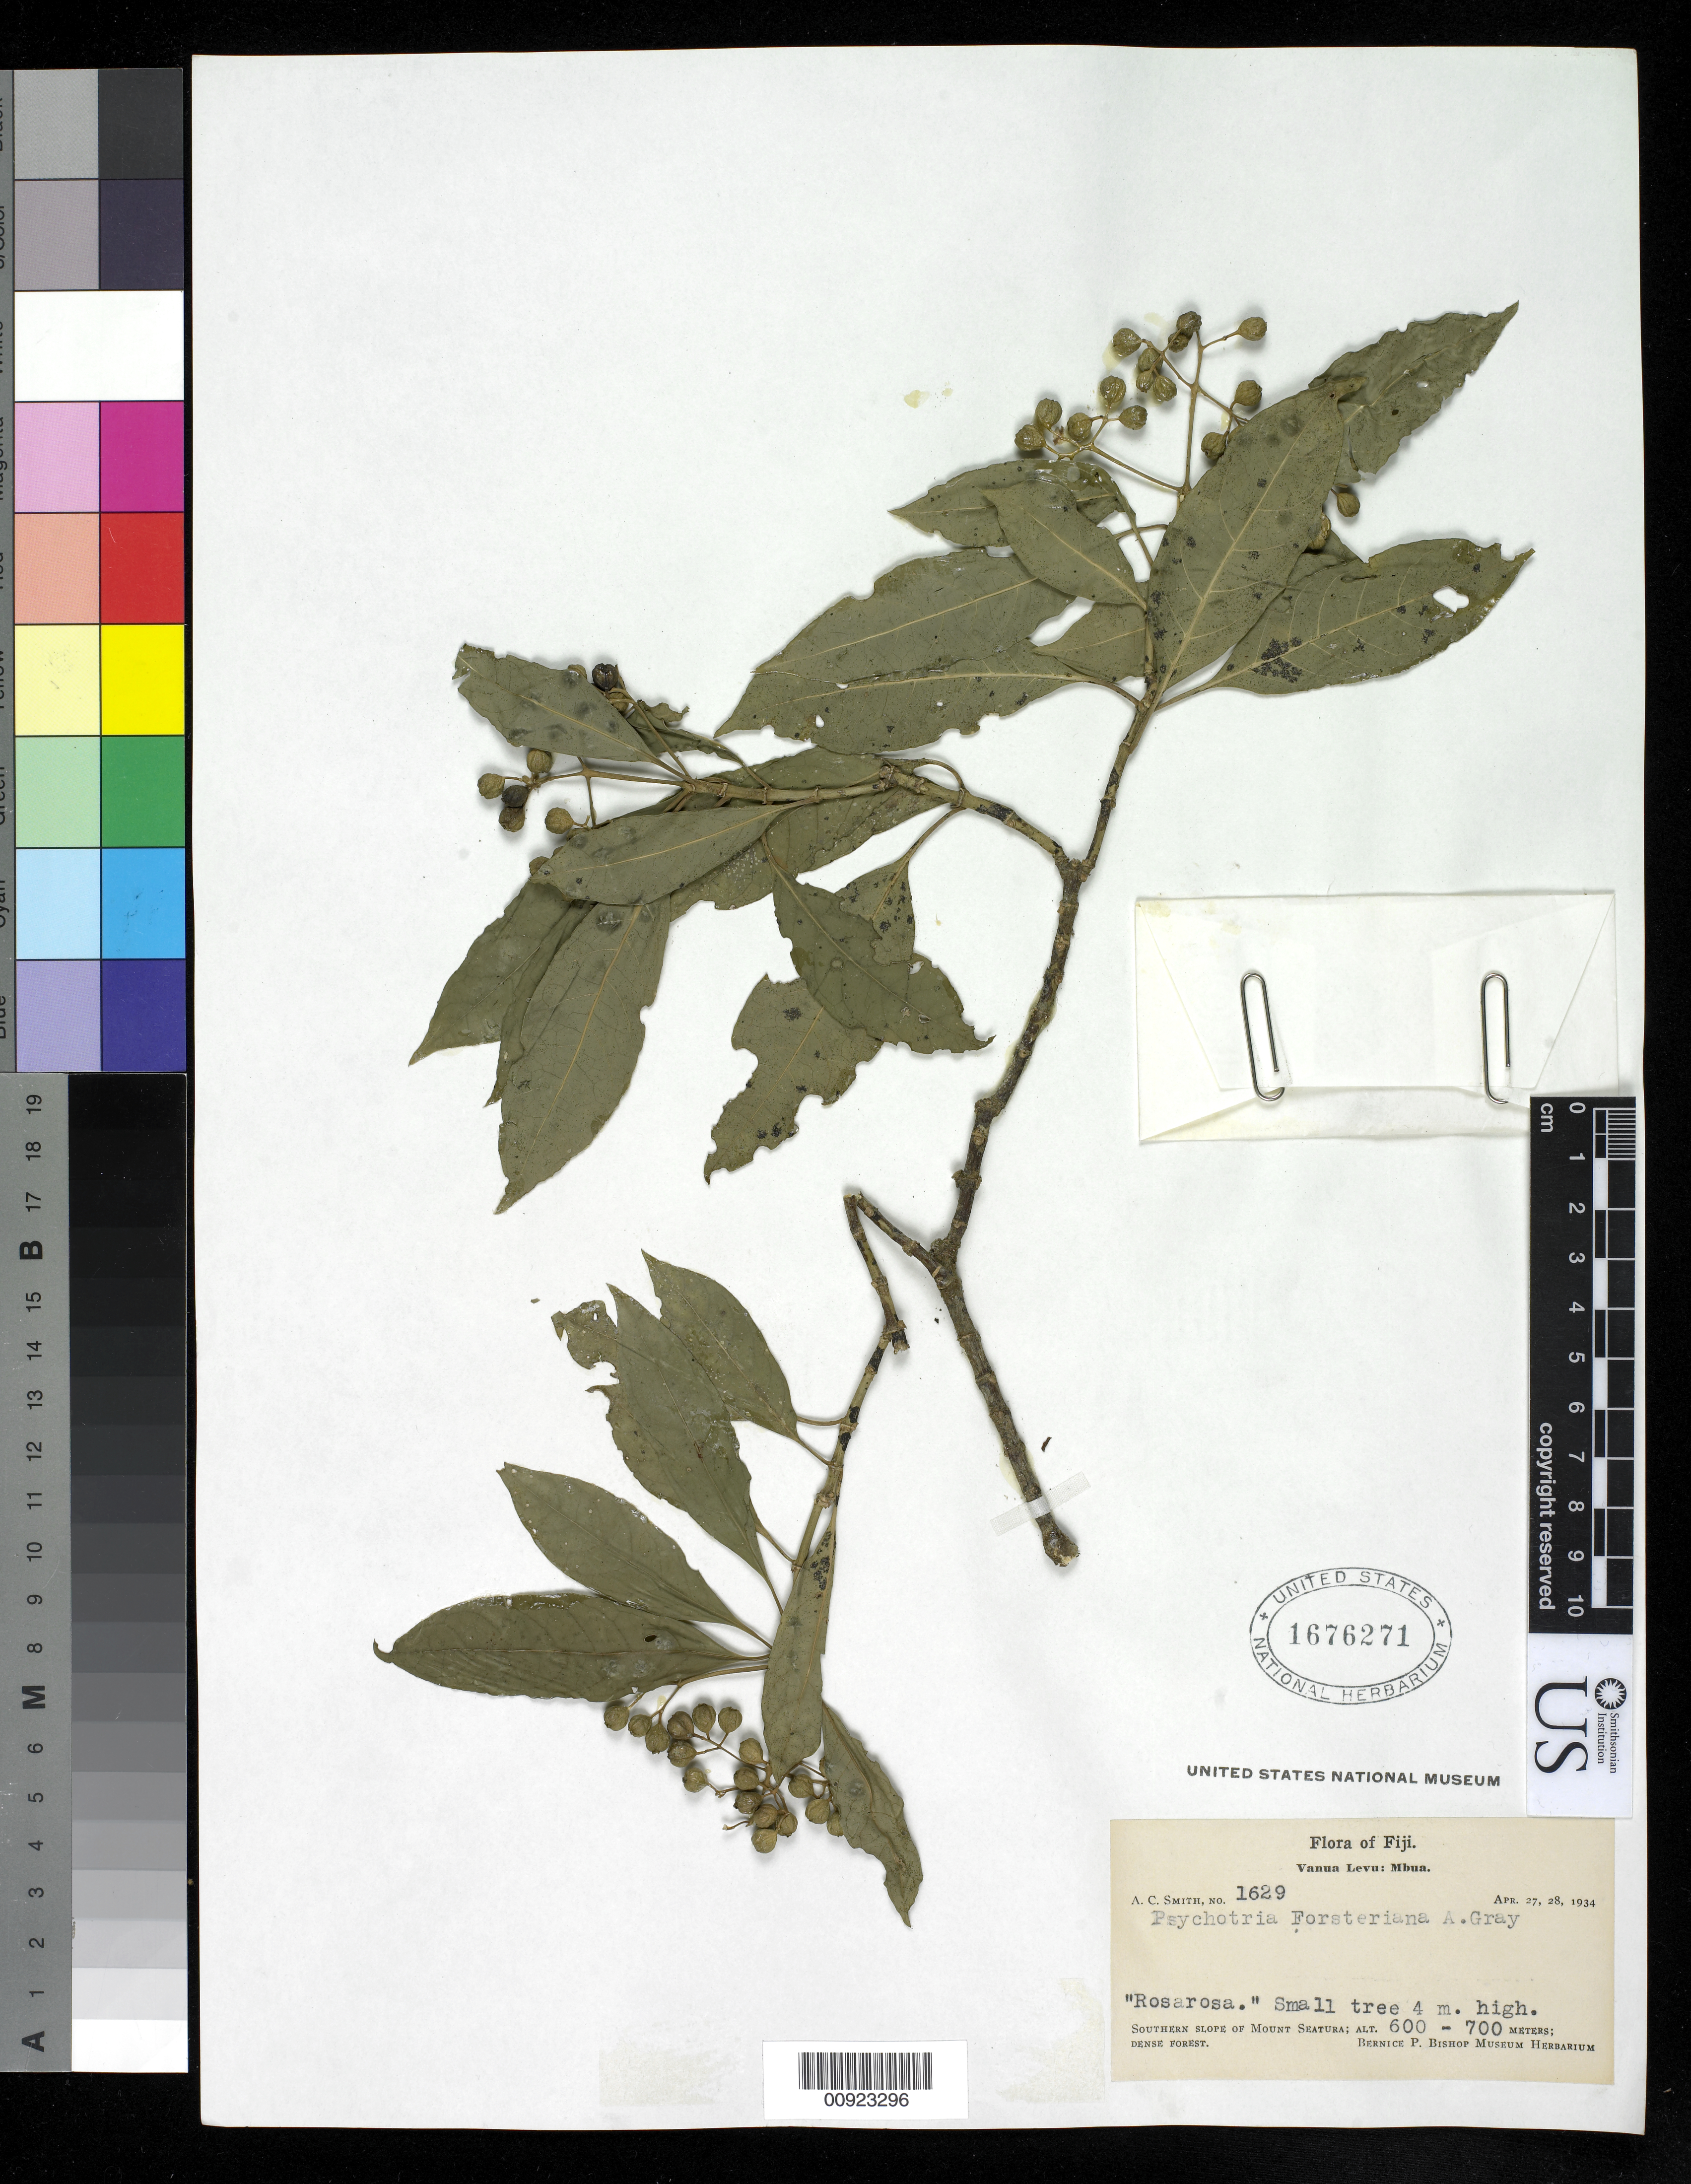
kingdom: Plantae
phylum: Tracheophyta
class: Magnoliopsida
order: Gentianales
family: Rubiaceae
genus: Psychotria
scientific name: Psychotria forsteriana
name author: A. Gray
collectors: C. A. Smith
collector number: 1629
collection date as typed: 27 Apr 1934 to 28 Apr 1934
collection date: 1934-04-27/1934-04-28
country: Fiji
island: Vanua Levu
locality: Mbua: Southern slope of Mount Seatura.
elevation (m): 600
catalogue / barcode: US 1676271